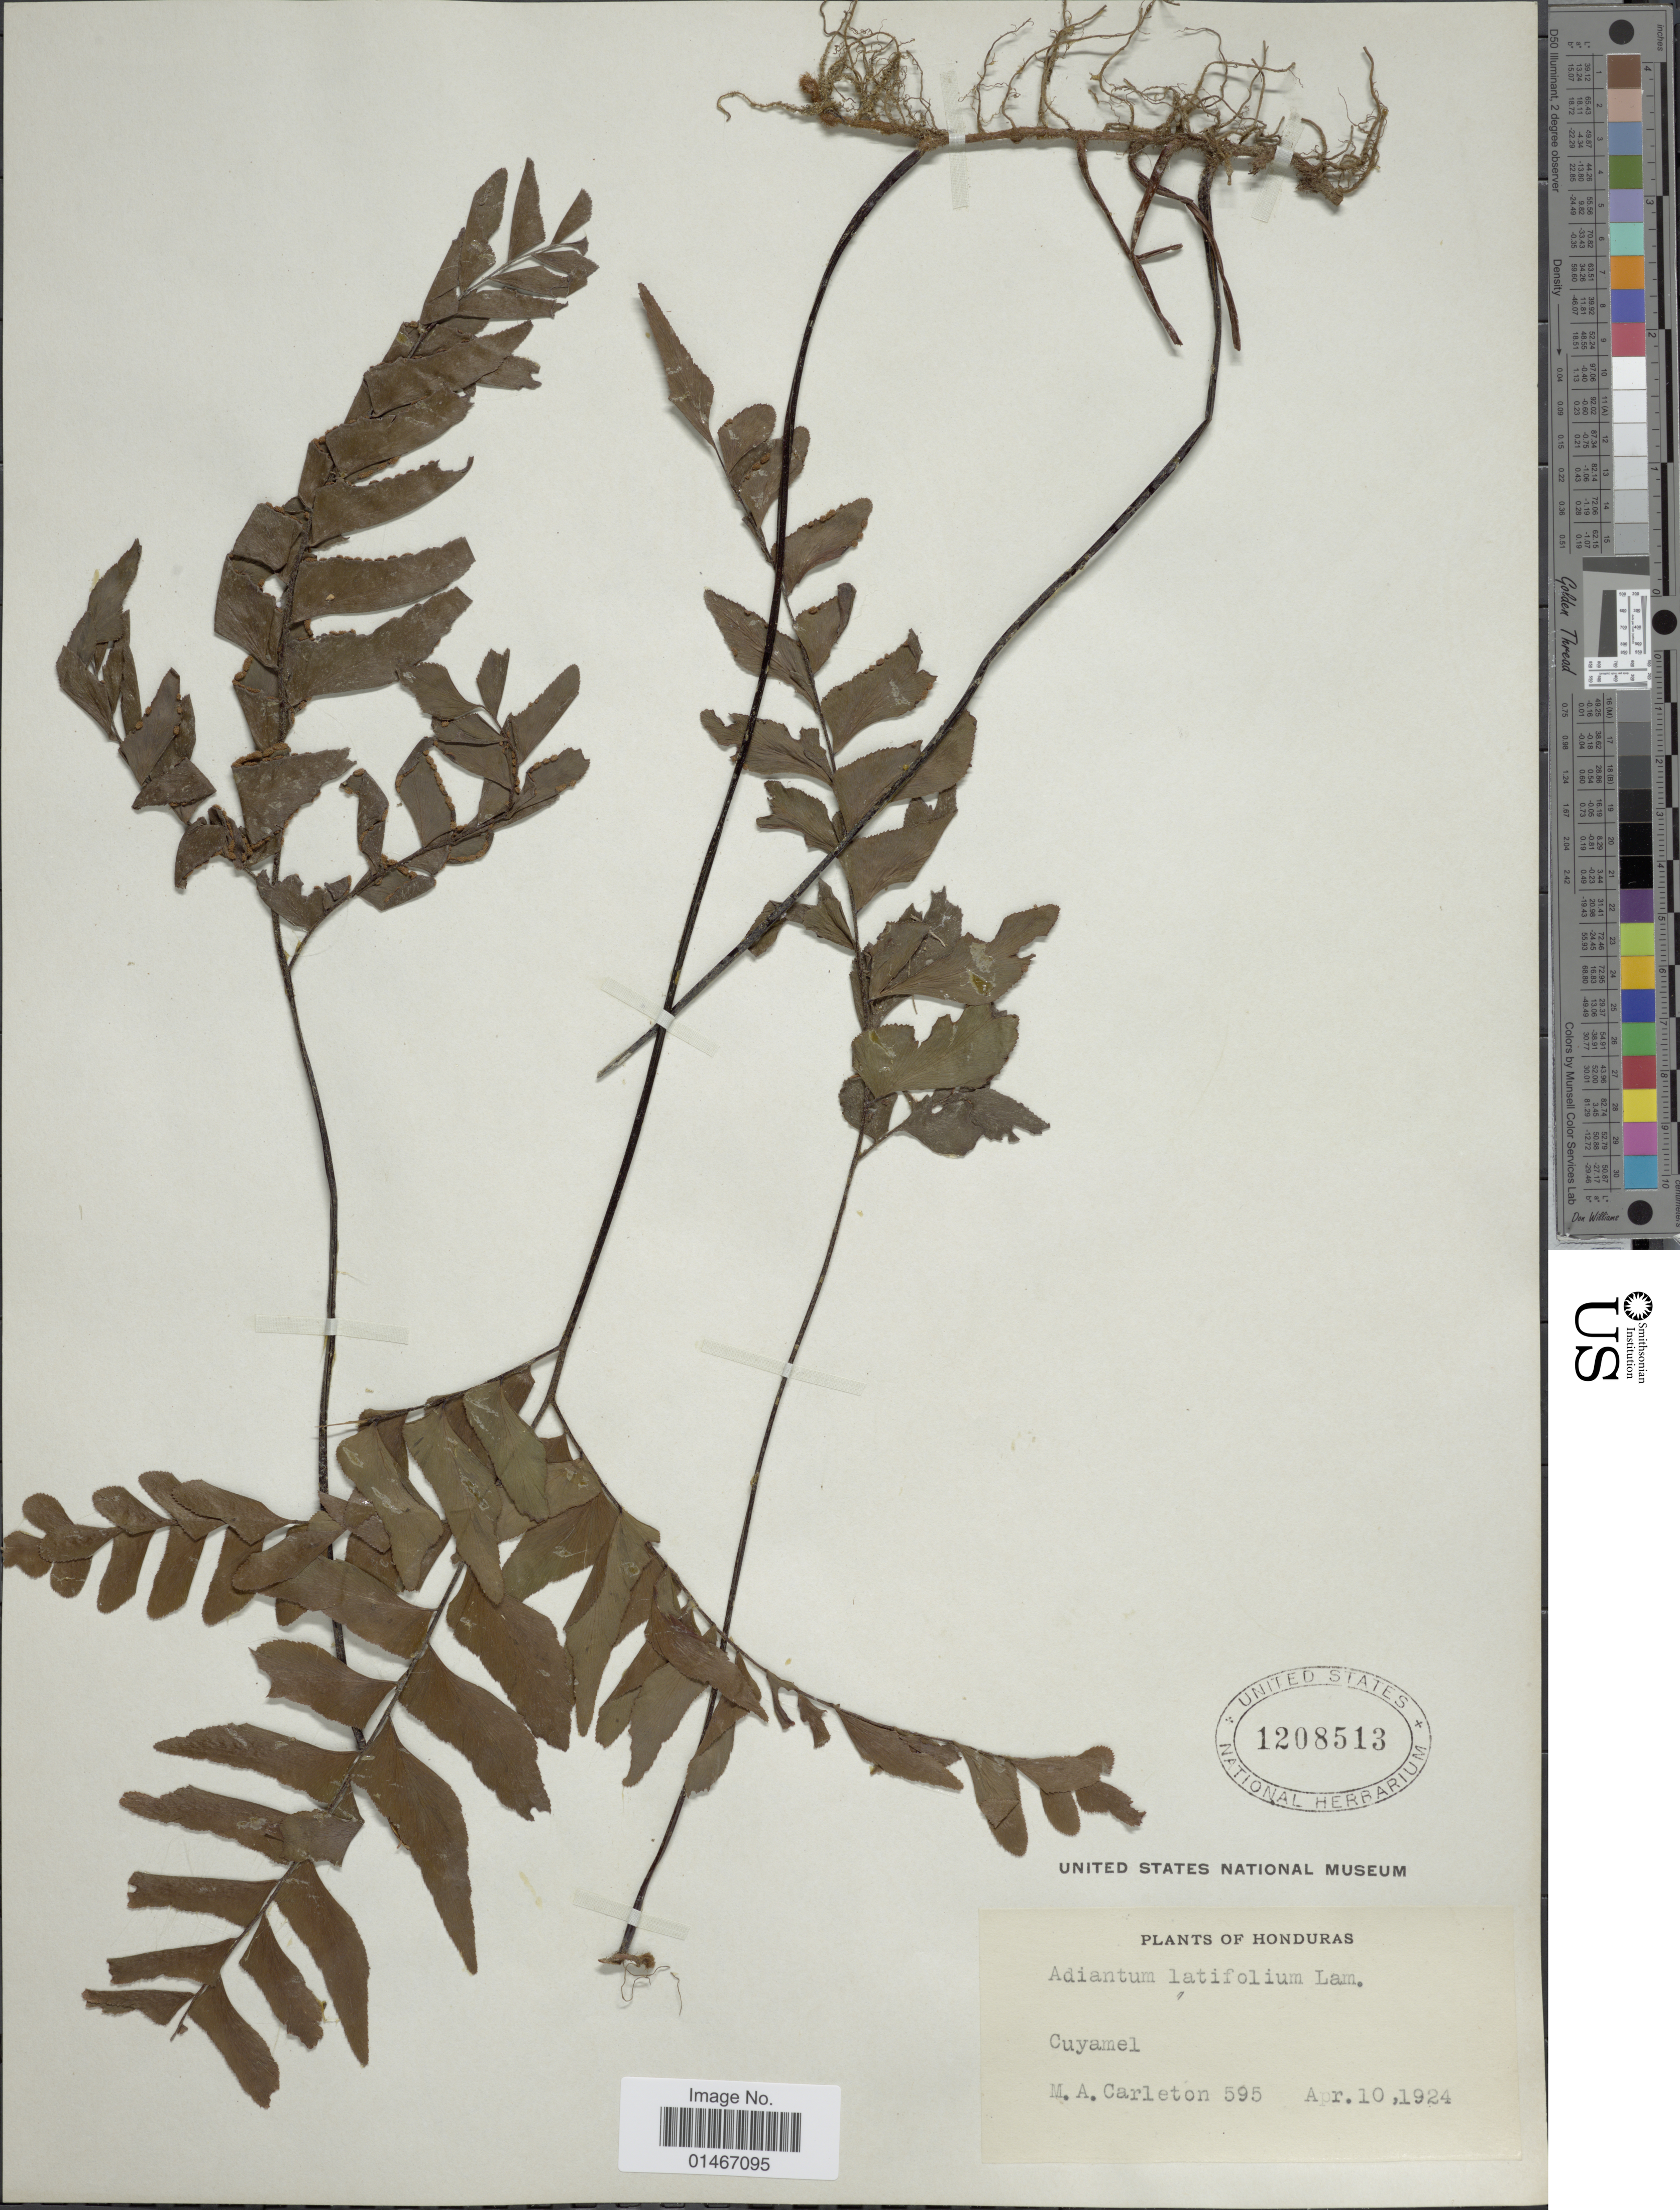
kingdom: Plantae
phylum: Tracheophyta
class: Polypodiopsida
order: Polypodiales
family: Pteridaceae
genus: Adiantum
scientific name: Adiantum latifolium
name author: Lam.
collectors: M. A. Carleton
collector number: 595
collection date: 1924-04-10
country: Honduras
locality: Cuyamel.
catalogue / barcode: US 1208513